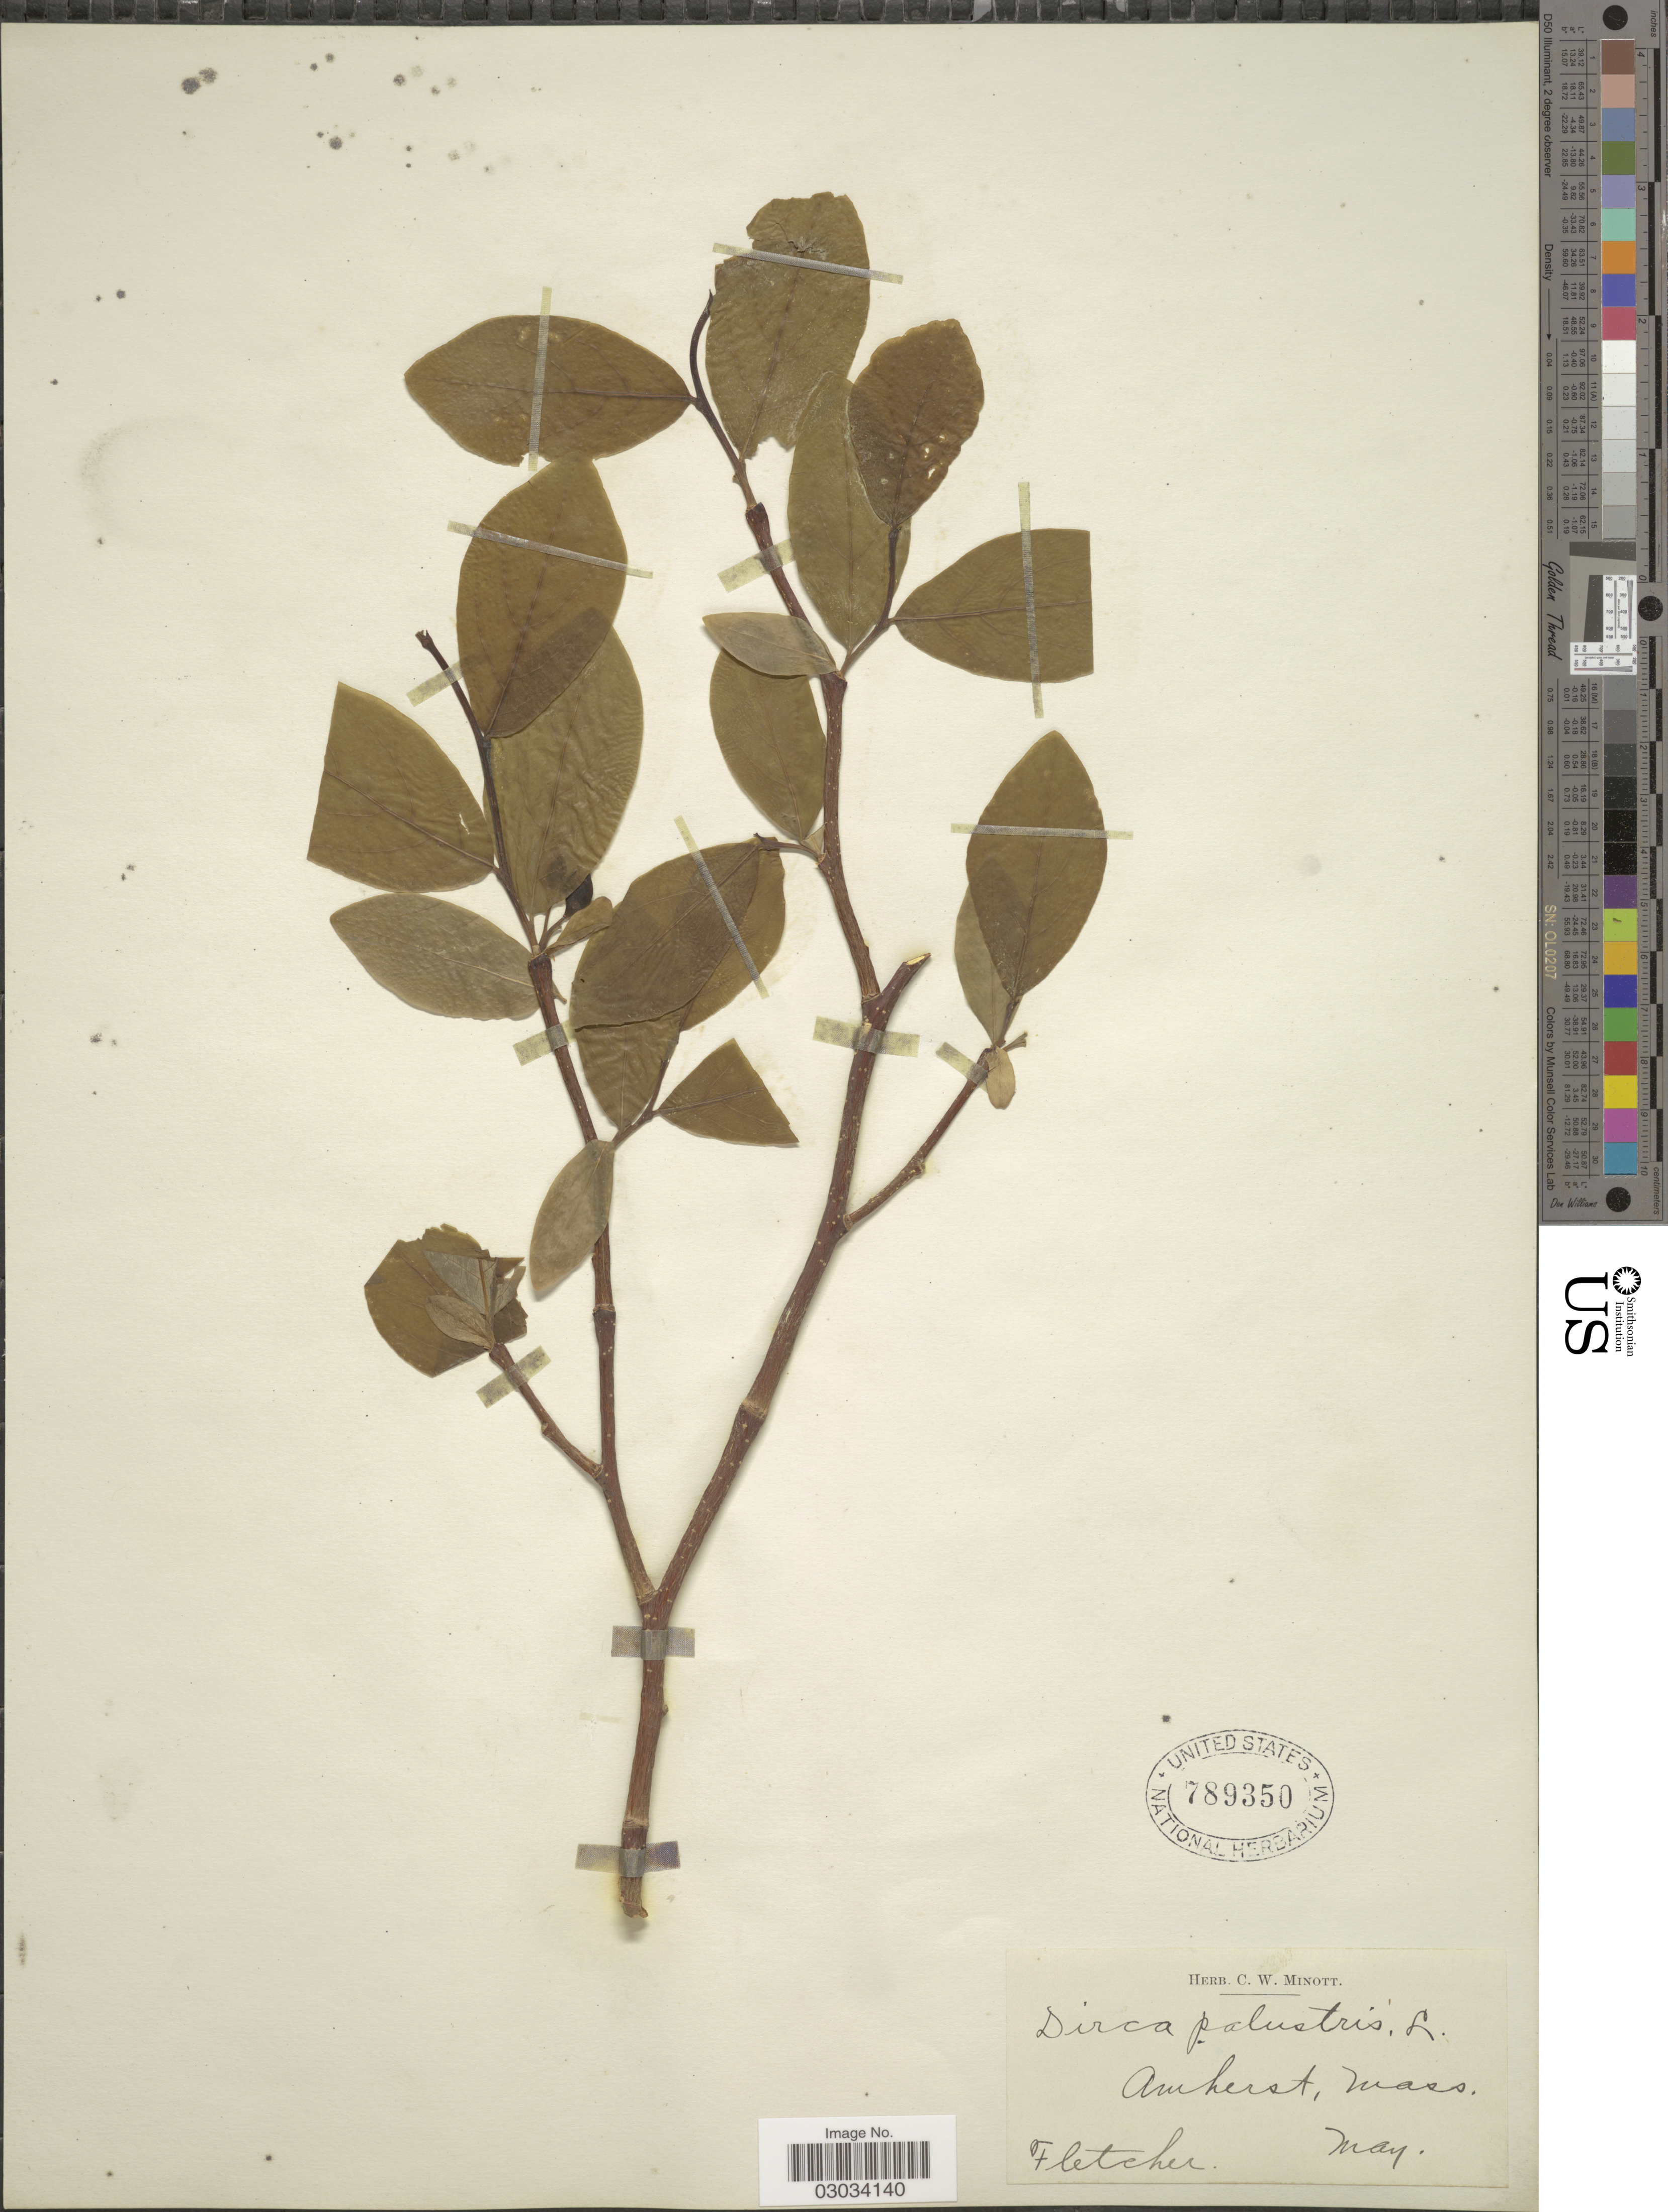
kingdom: Plantae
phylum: Tracheophyta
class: Magnoliopsida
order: Malvales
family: Thymelaeaceae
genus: Dirca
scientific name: Dirca palustris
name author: L.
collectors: -. Fletcher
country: United States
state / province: Massachusetts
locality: Amherst.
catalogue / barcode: US 789350